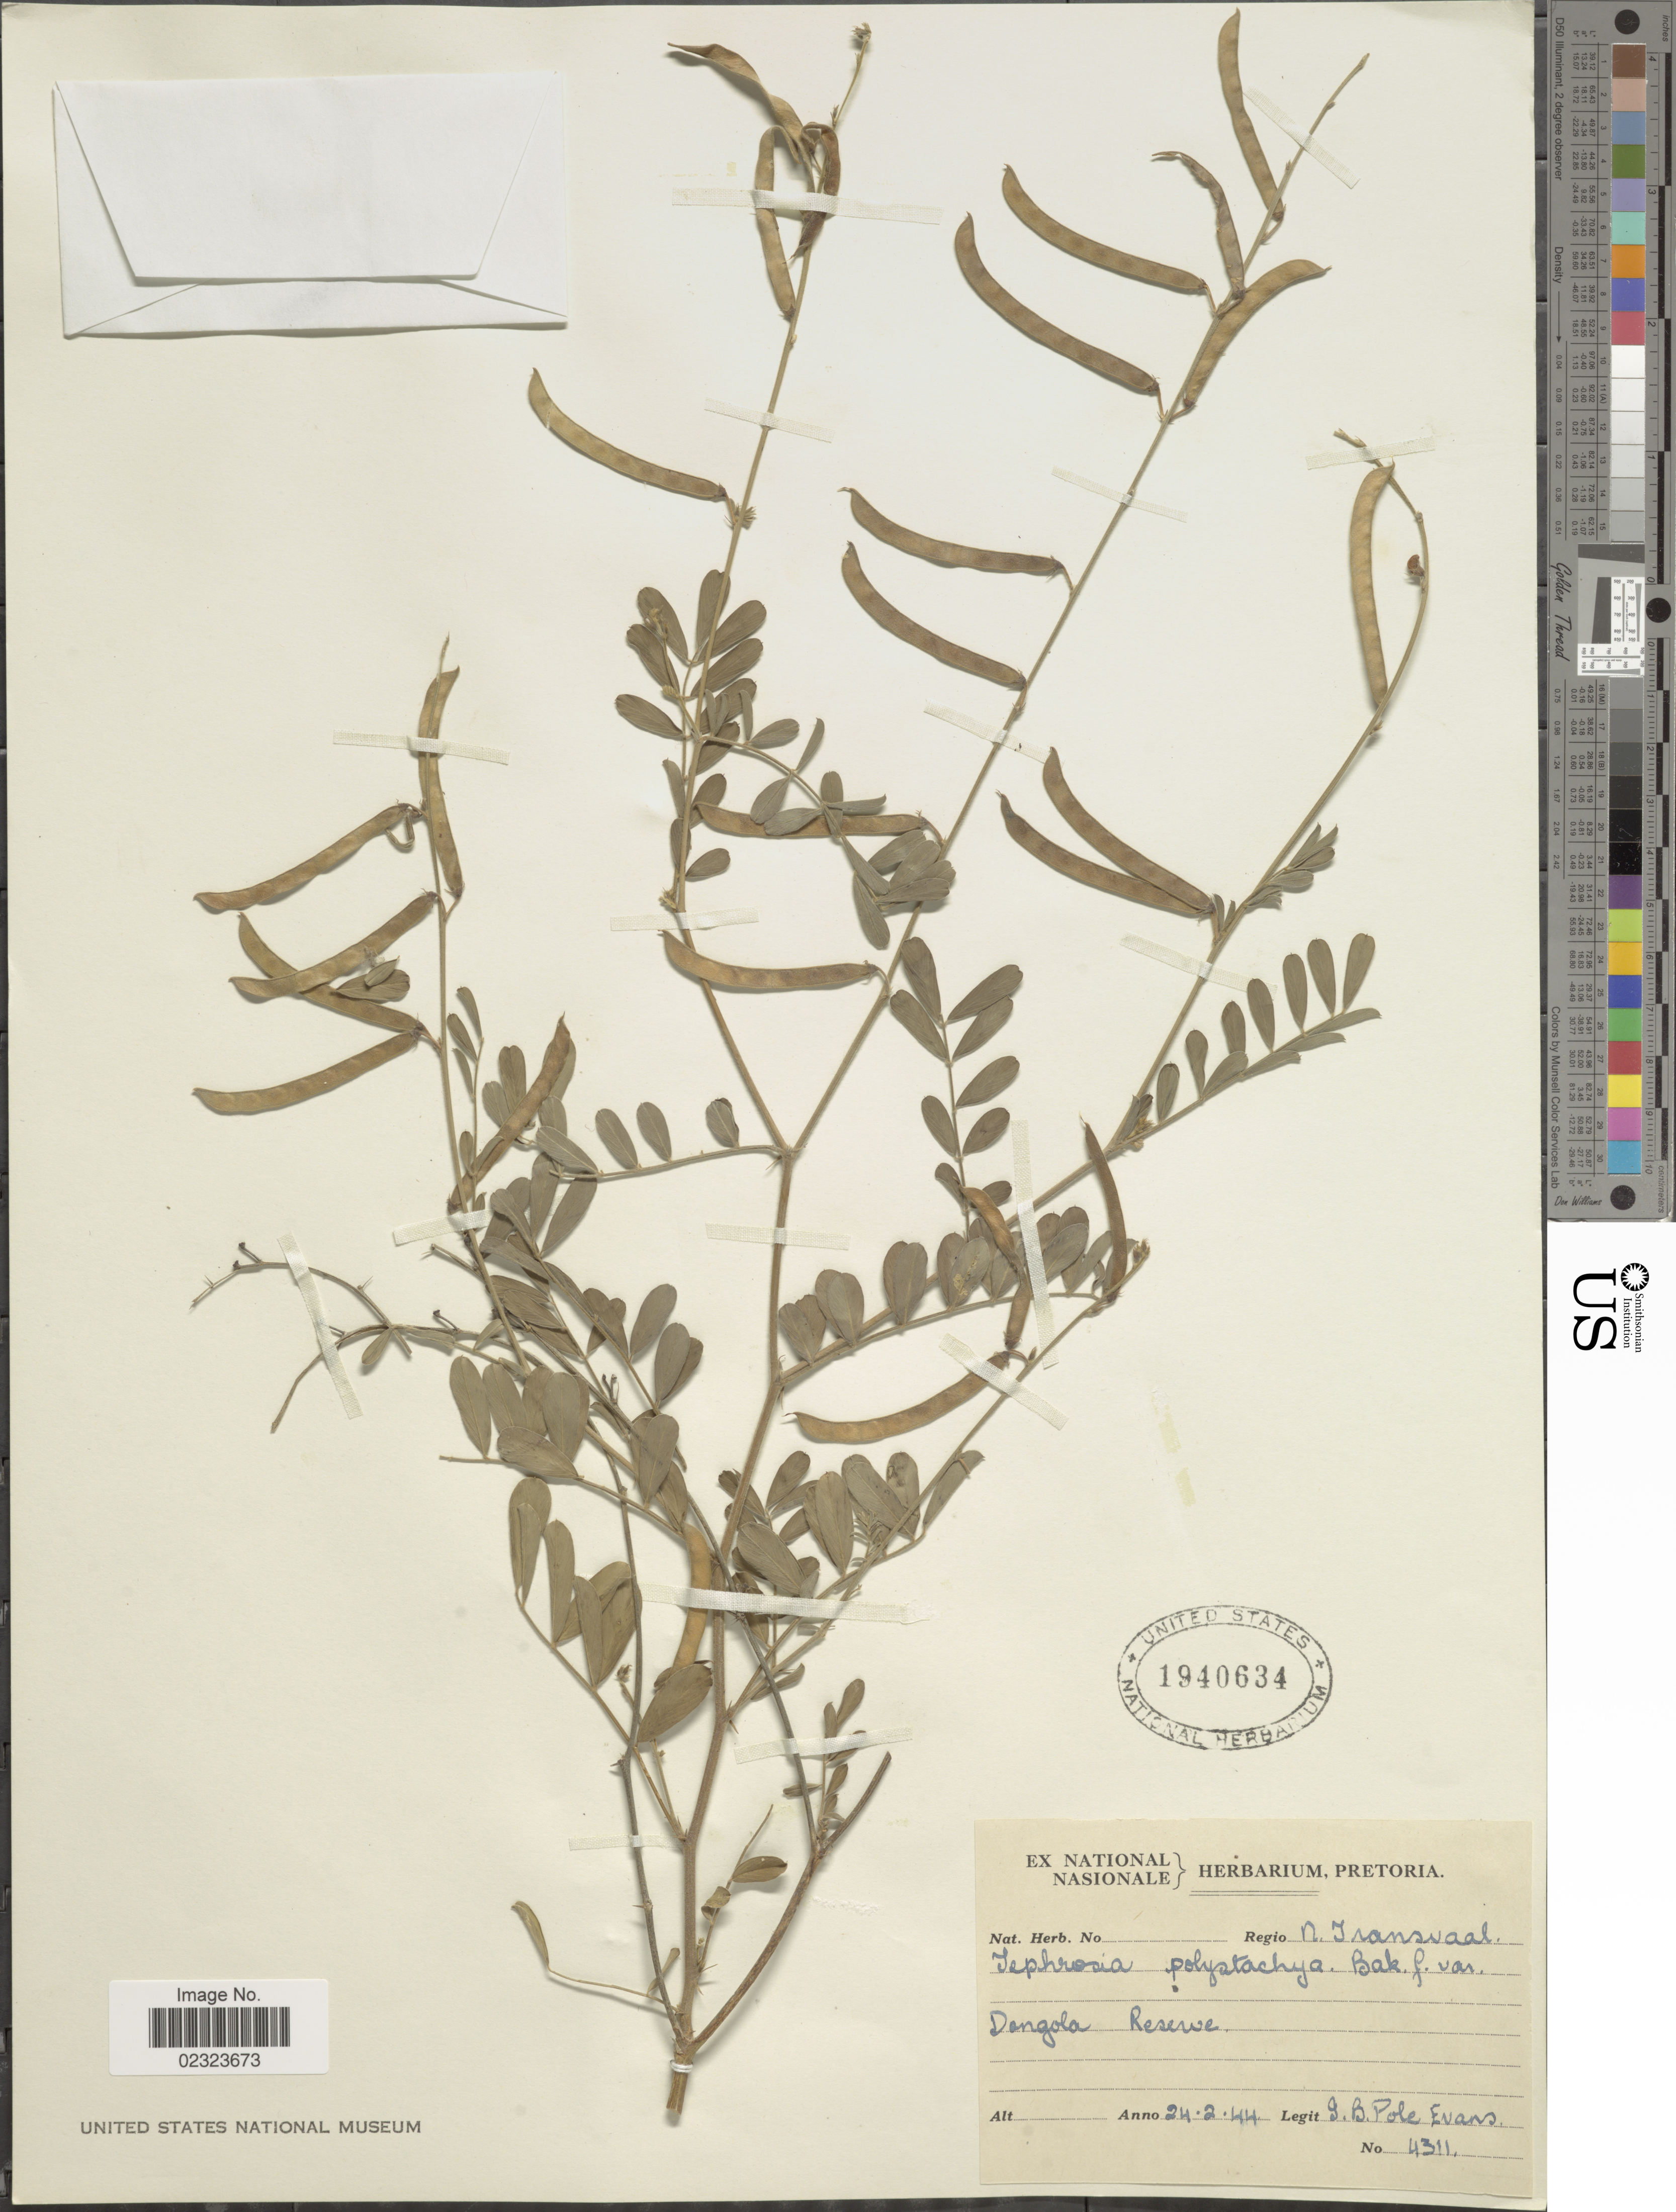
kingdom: Plantae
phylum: Tracheophyta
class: Magnoliopsida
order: Fabales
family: Fabaceae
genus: Tephrosia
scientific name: Tephrosia polystachya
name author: E. Mey.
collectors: I. B. Pole-Evans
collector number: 4311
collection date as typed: Transcribed d/m/y: 24/2/44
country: South Africa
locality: Regio N. Transvaal, Dongola Reserve.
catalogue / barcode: US 1940634